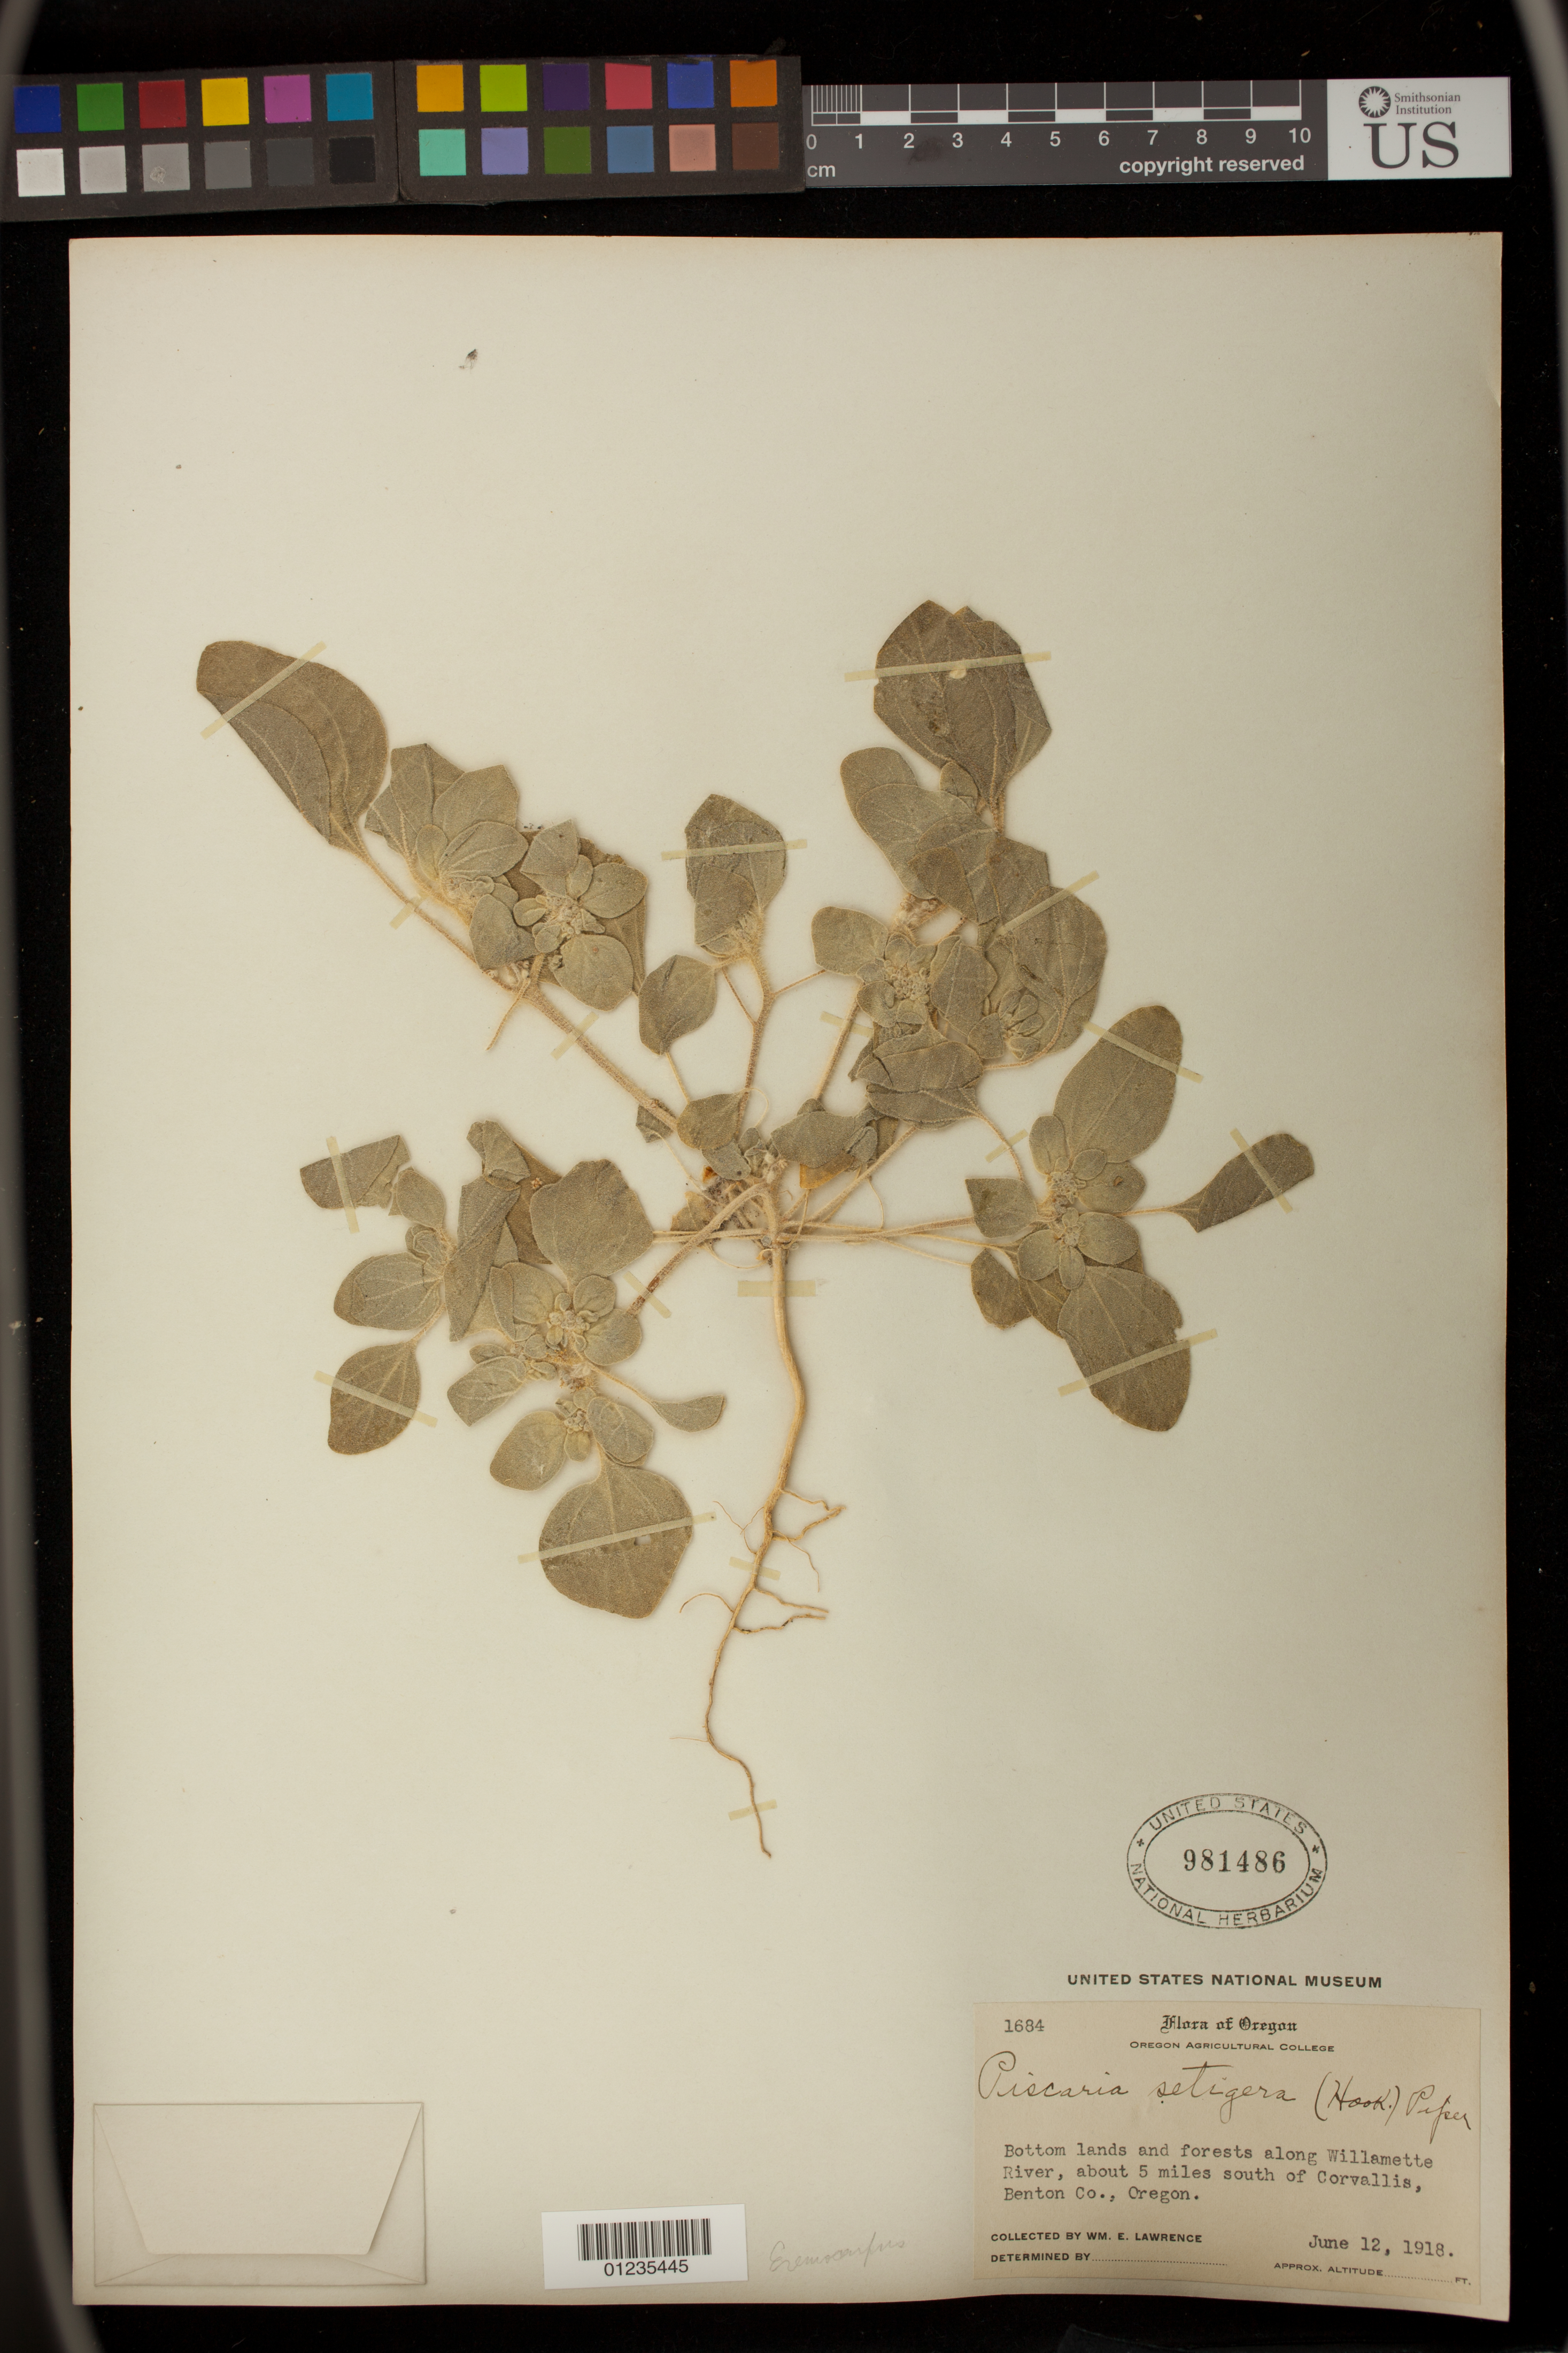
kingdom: Plantae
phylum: Tracheophyta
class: Magnoliopsida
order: Malpighiales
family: Euphorbiaceae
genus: Eremocarpus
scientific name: Eremocarpus setigerus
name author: (Hook.) Benth.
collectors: W. Lawrence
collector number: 1684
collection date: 1918-06-12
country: United States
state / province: Oregon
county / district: Benton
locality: along Willamette River, about 5 miles south of Cor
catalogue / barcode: US 981486